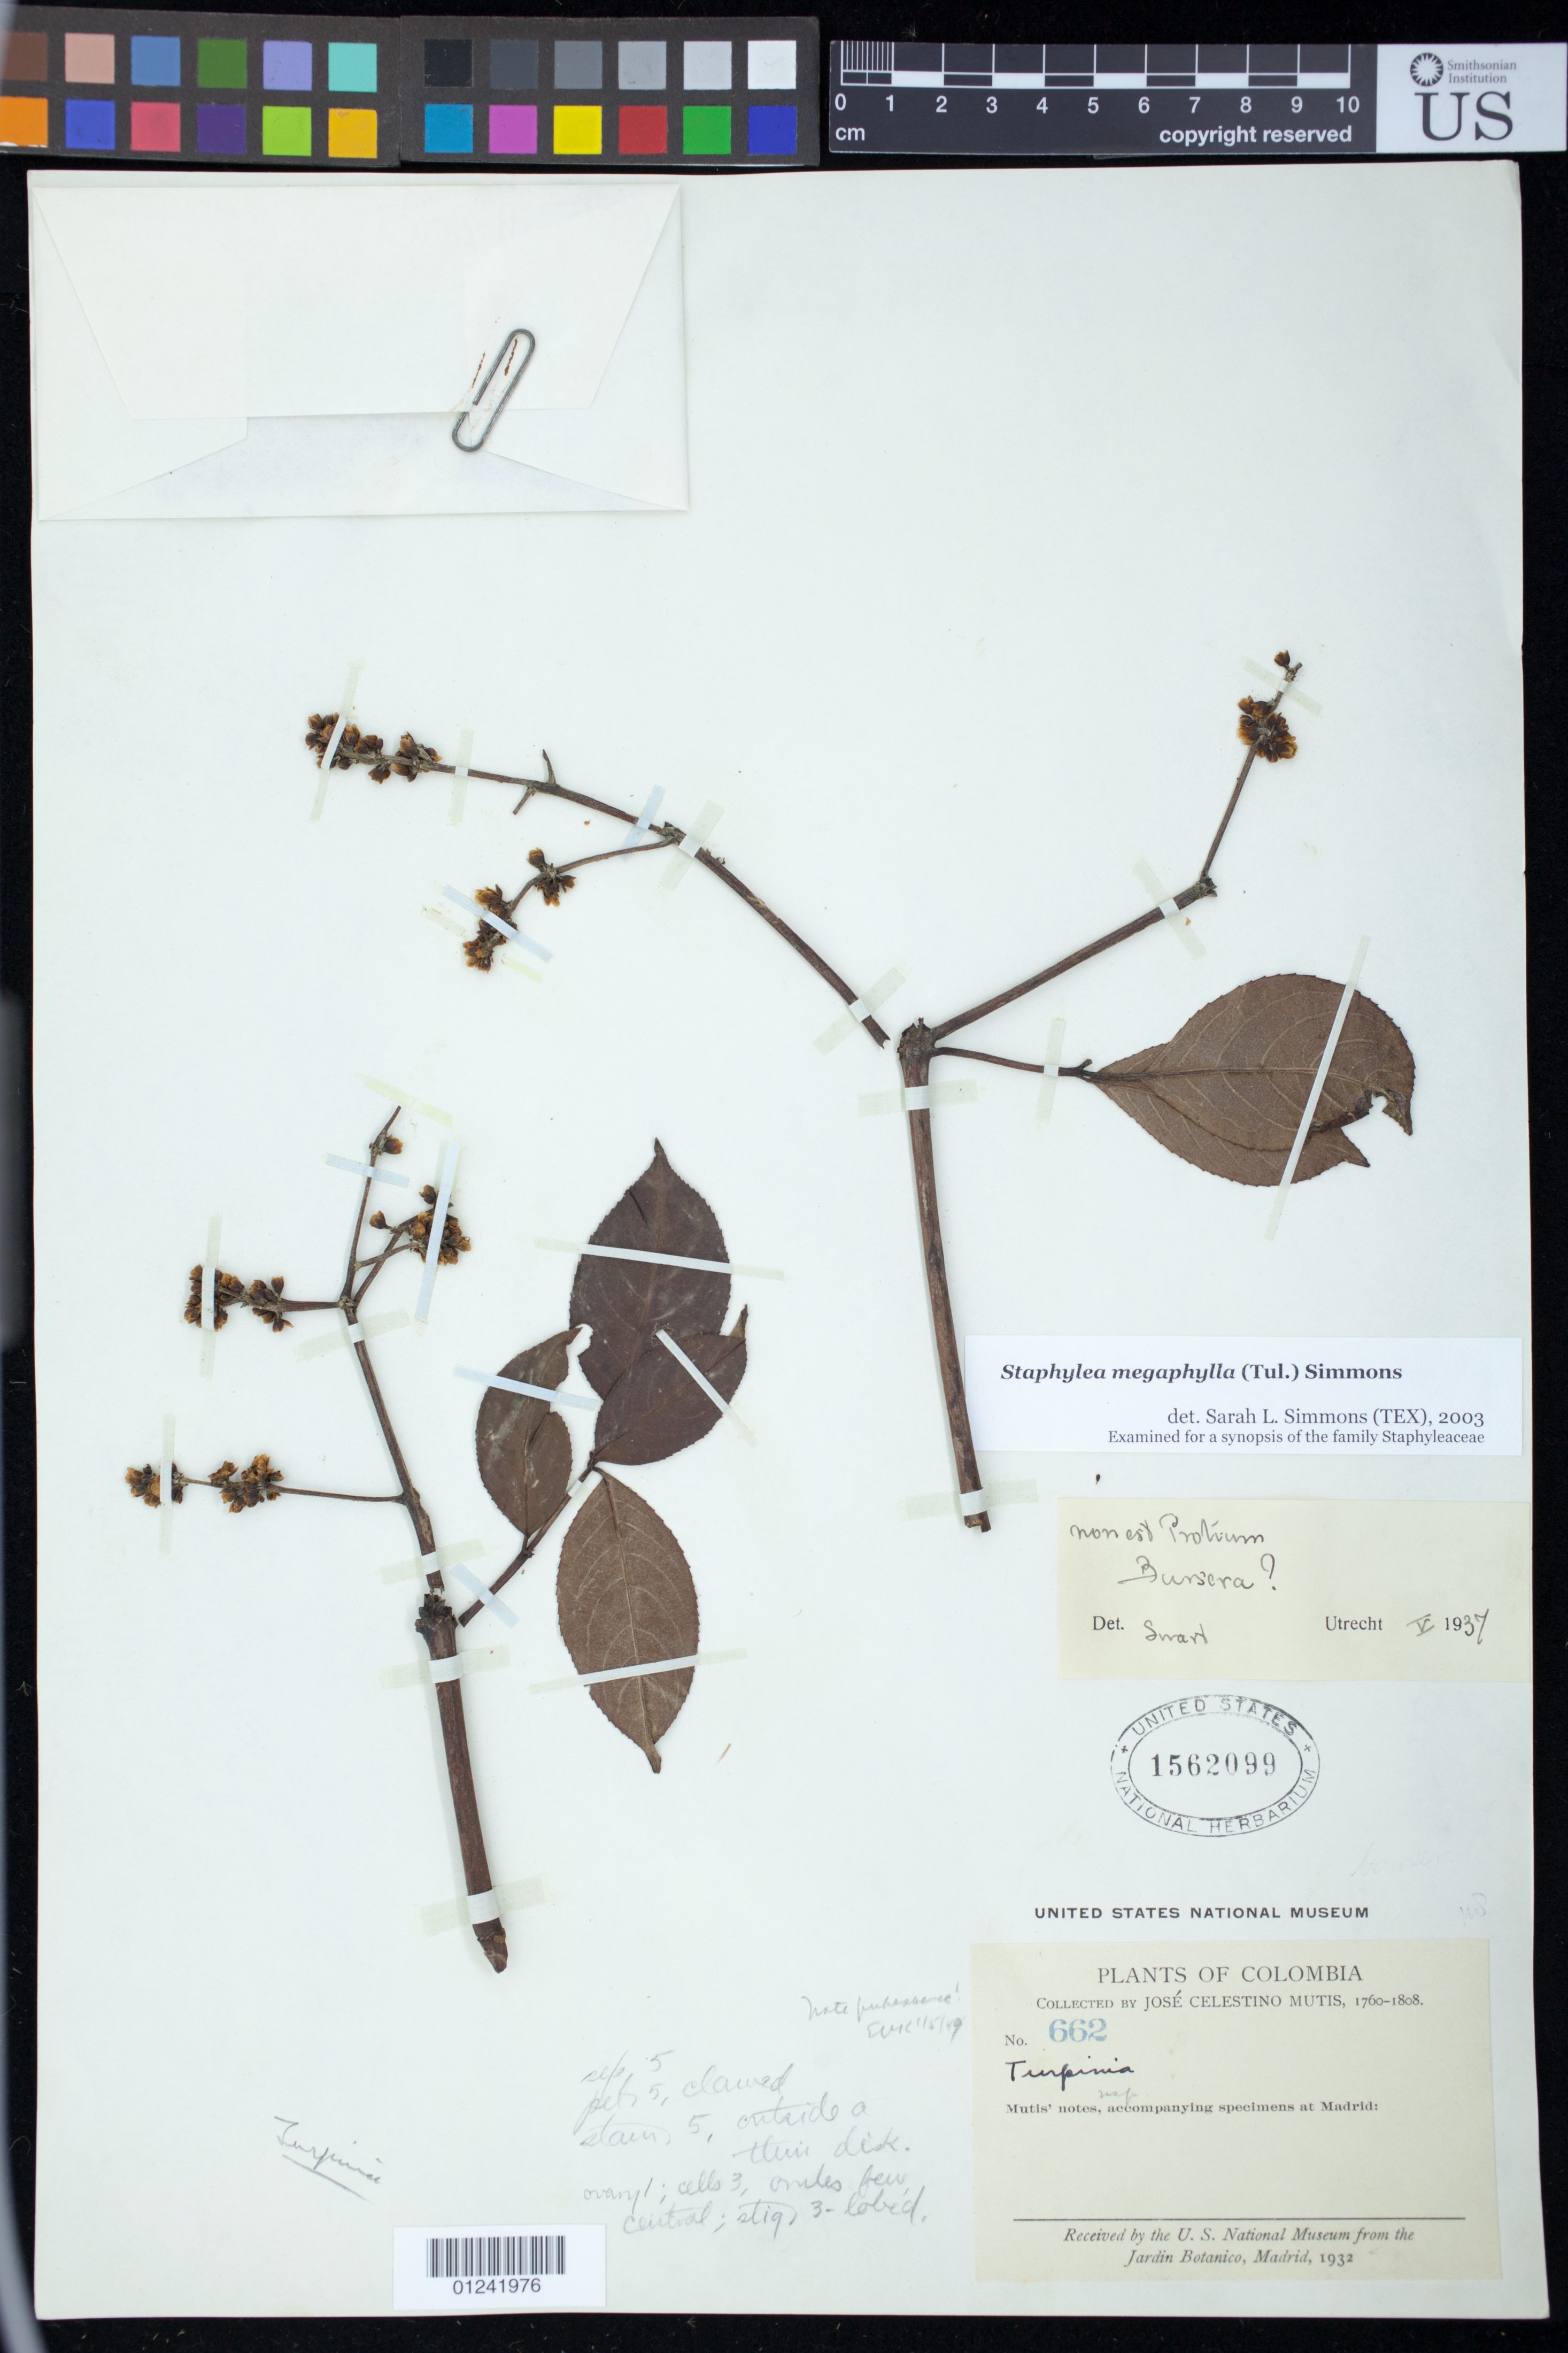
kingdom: Plantae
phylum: Tracheophyta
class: Magnoliopsida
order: Crossosomatales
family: Staphyleaceae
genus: Turpinia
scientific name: Turpinia megaphylla Tul. ined 3/15/2016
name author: Tul.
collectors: J. C. B. Mutis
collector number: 662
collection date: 1760/1808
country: Colombia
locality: Mutis' notes accompanying specimens at Madrid.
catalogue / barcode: US 1562099